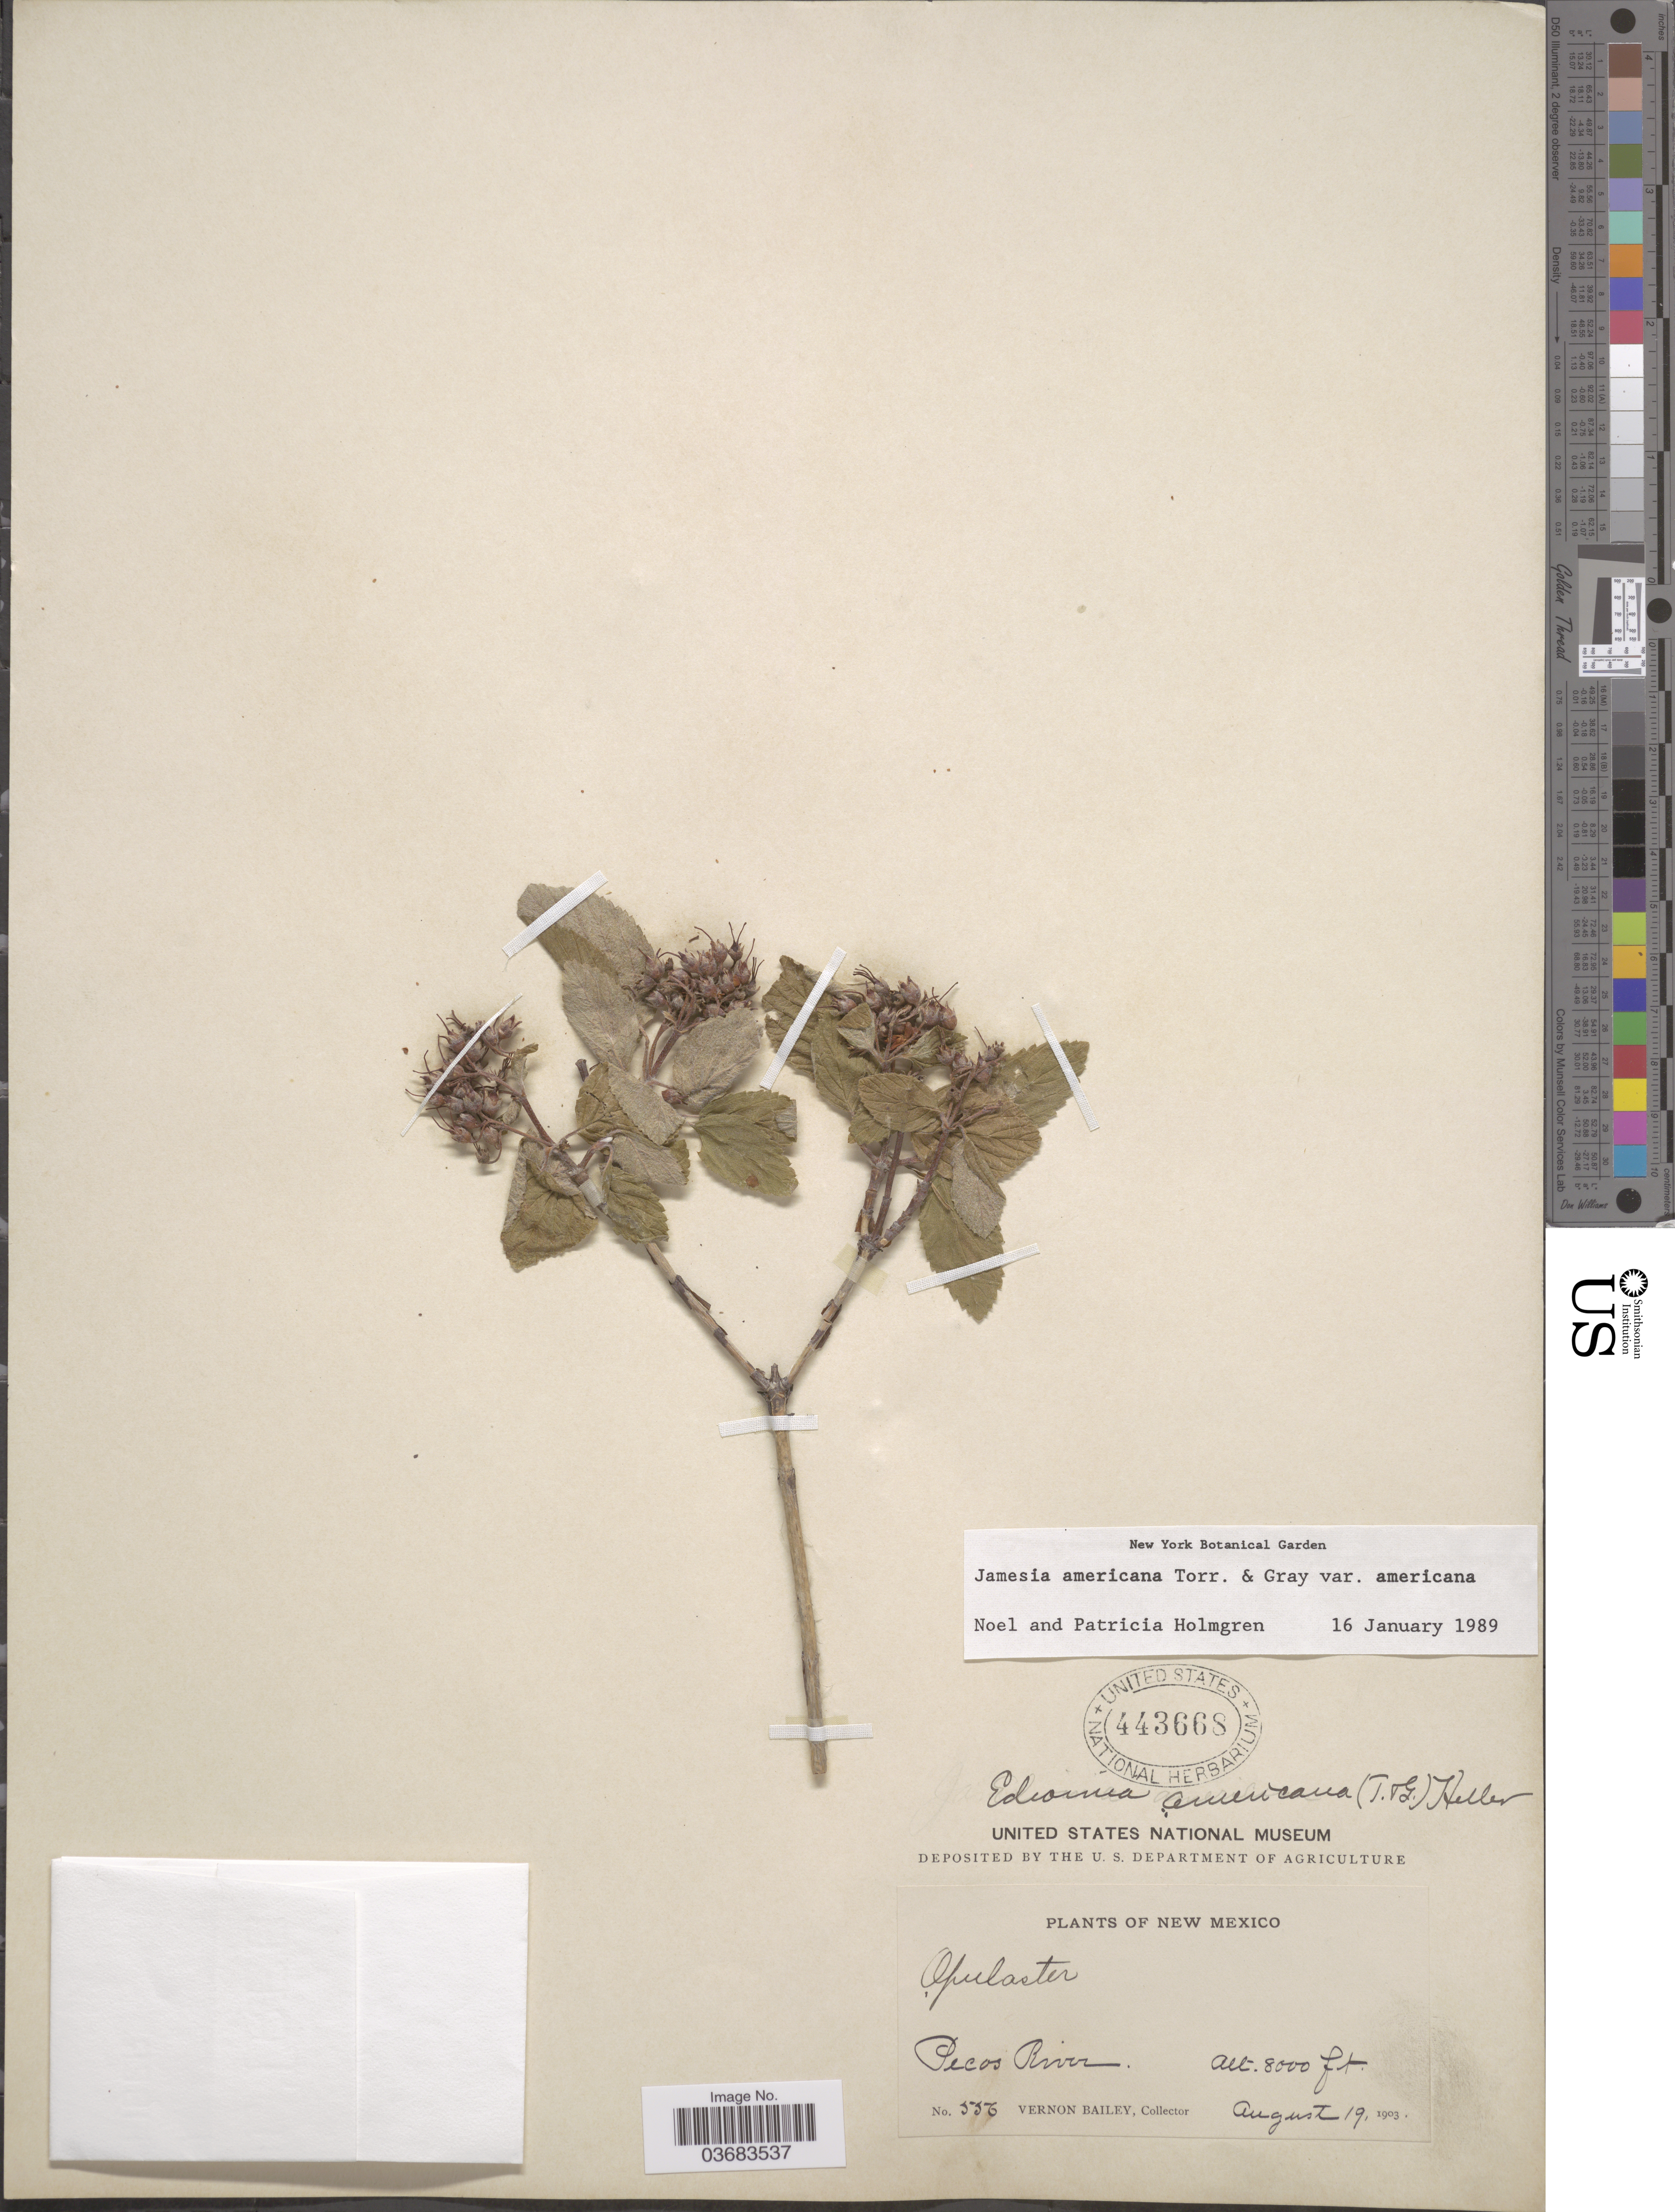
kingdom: Plantae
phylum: Tracheophyta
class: Magnoliopsida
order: Cornales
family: Hydrangeaceae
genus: Edwinia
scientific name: Edwinia americana var. americana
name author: (Torr. & A. Gray) A. Heller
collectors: V. O. Bailey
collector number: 556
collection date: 1903-08-19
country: United States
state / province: New Mexico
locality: Pecos River.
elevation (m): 2438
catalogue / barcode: US 443668